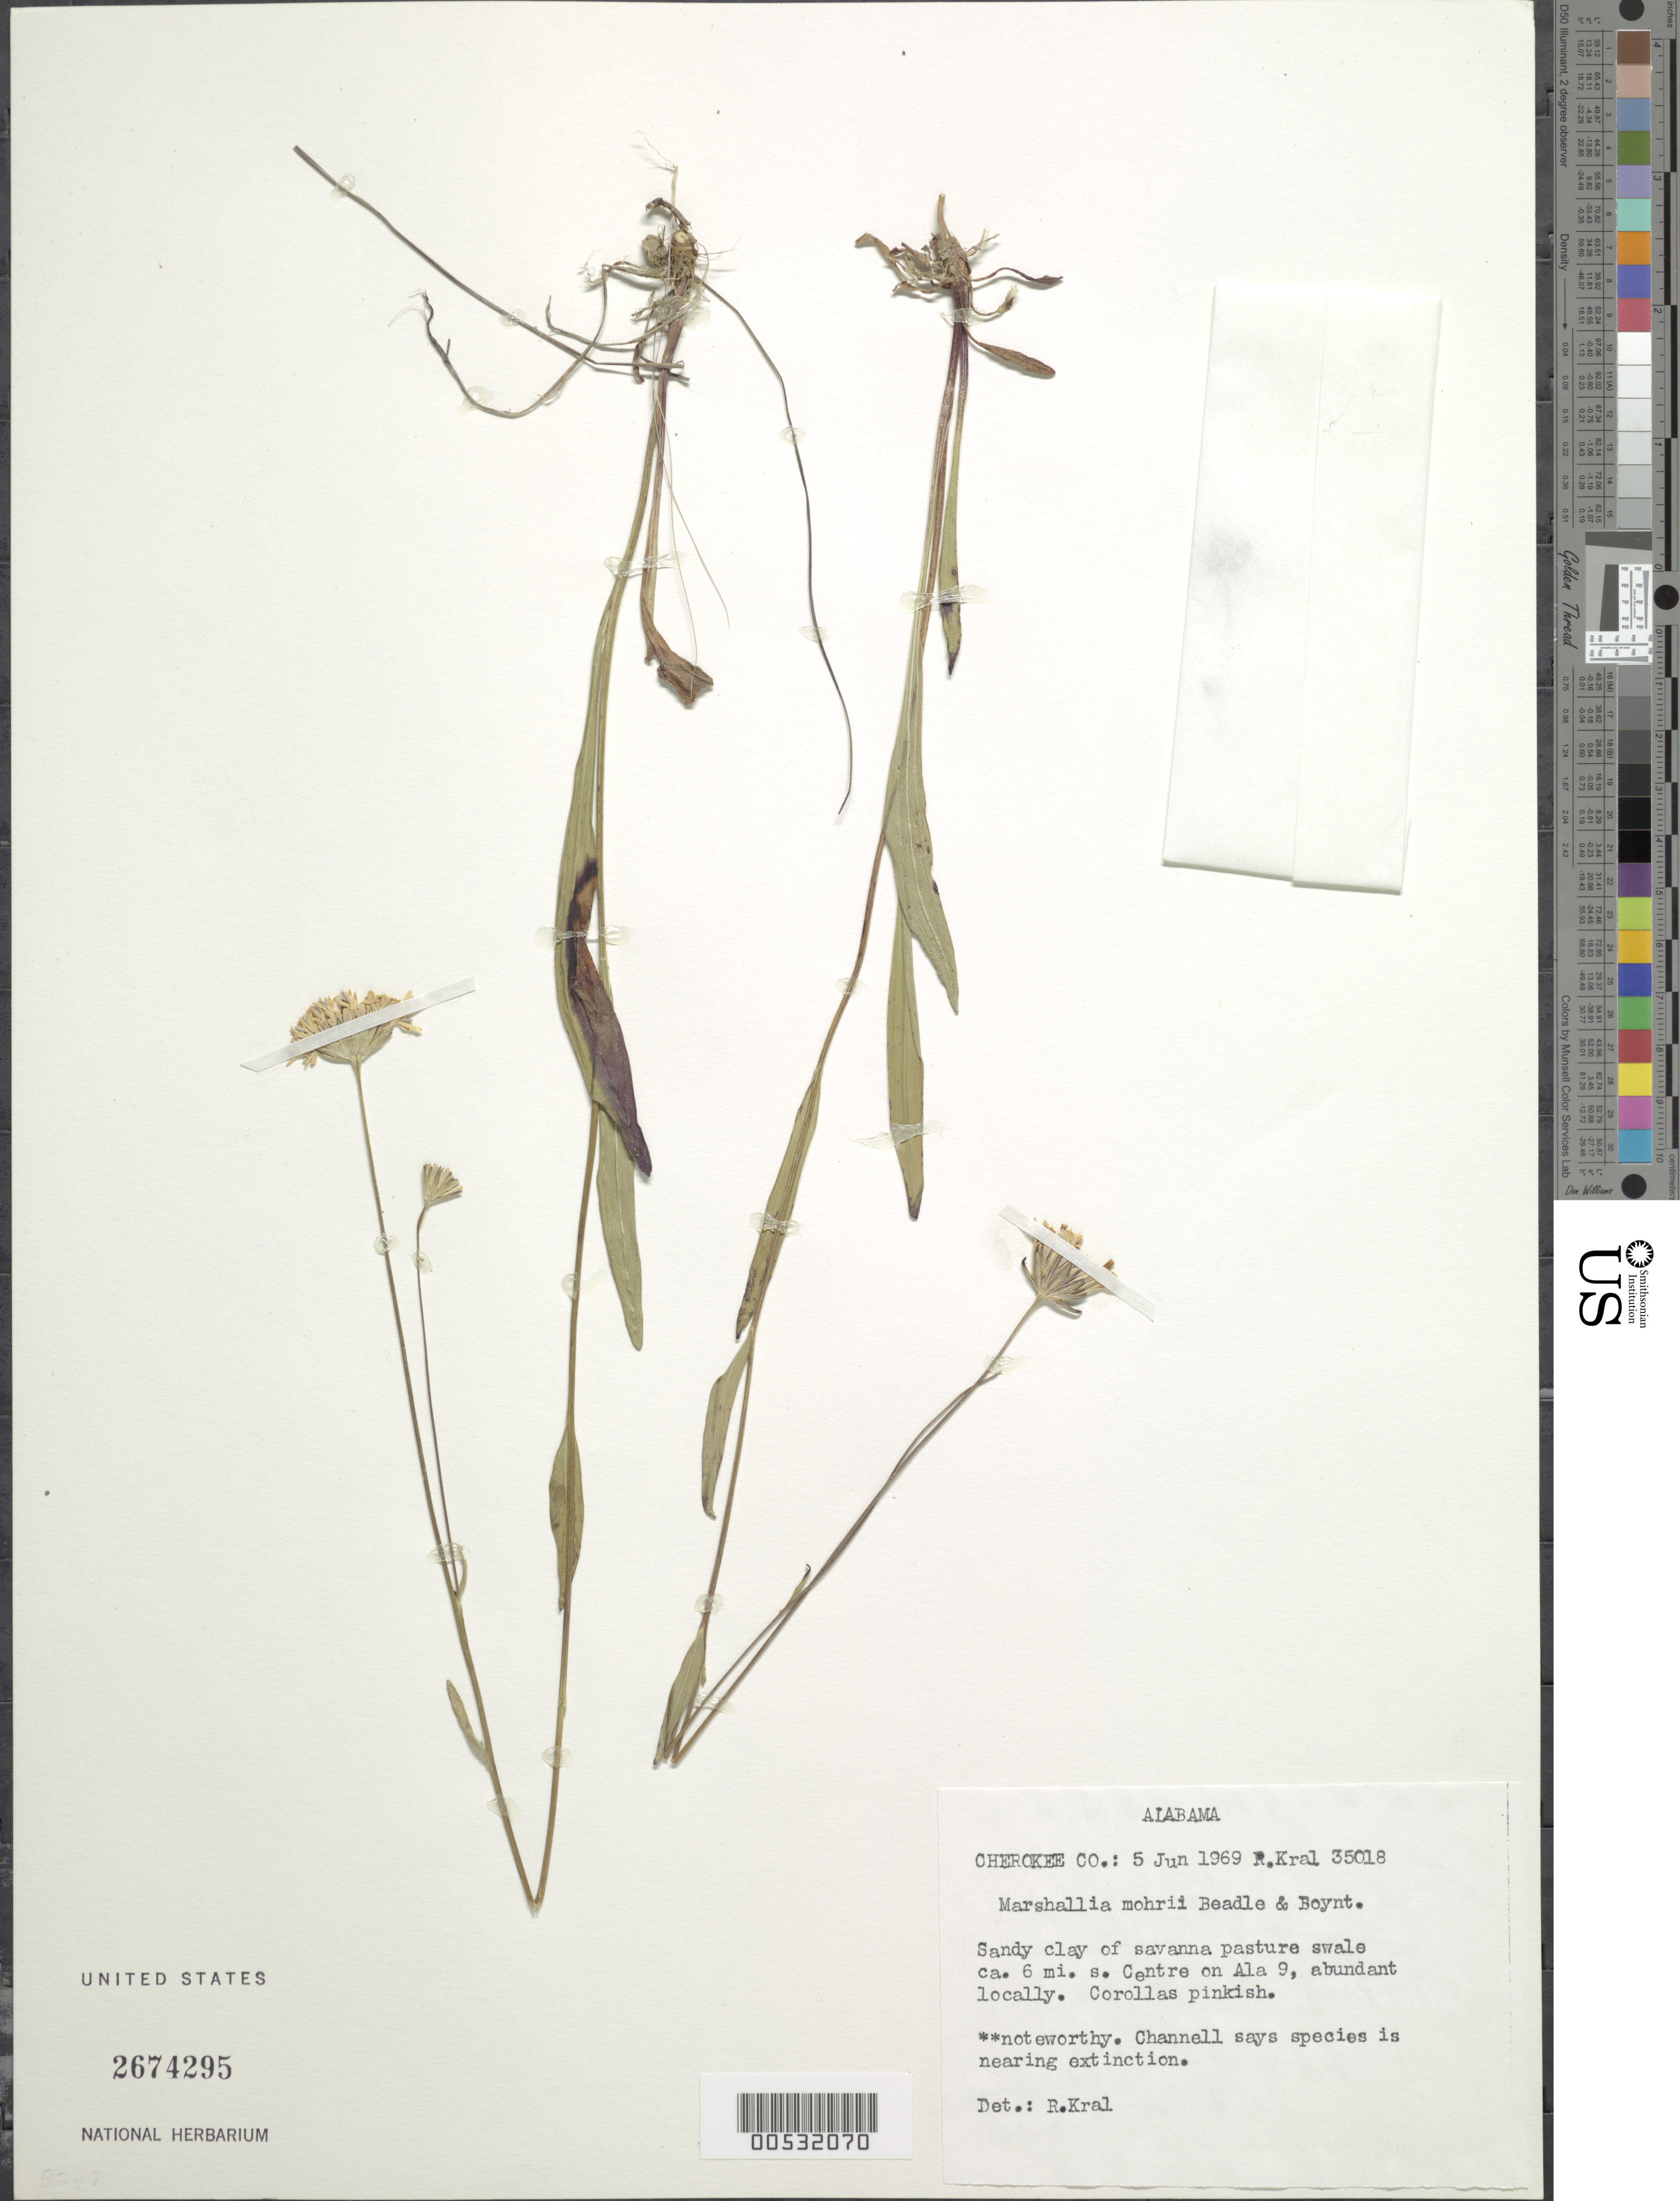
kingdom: Plantae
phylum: Tracheophyta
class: Magnoliopsida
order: Asterales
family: Asteraceae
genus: Marshallia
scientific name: Marshallia mohrii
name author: Beadle & F.E. Boynton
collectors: R. Kral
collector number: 35018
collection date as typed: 05 Jun 1969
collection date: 1969-06-05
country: United States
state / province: Alabama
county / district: Cherokee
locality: Ca. 6 mi. s. Centre on Ala. 9.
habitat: Sandy clay of savanna pasture swale.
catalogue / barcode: US 2674295